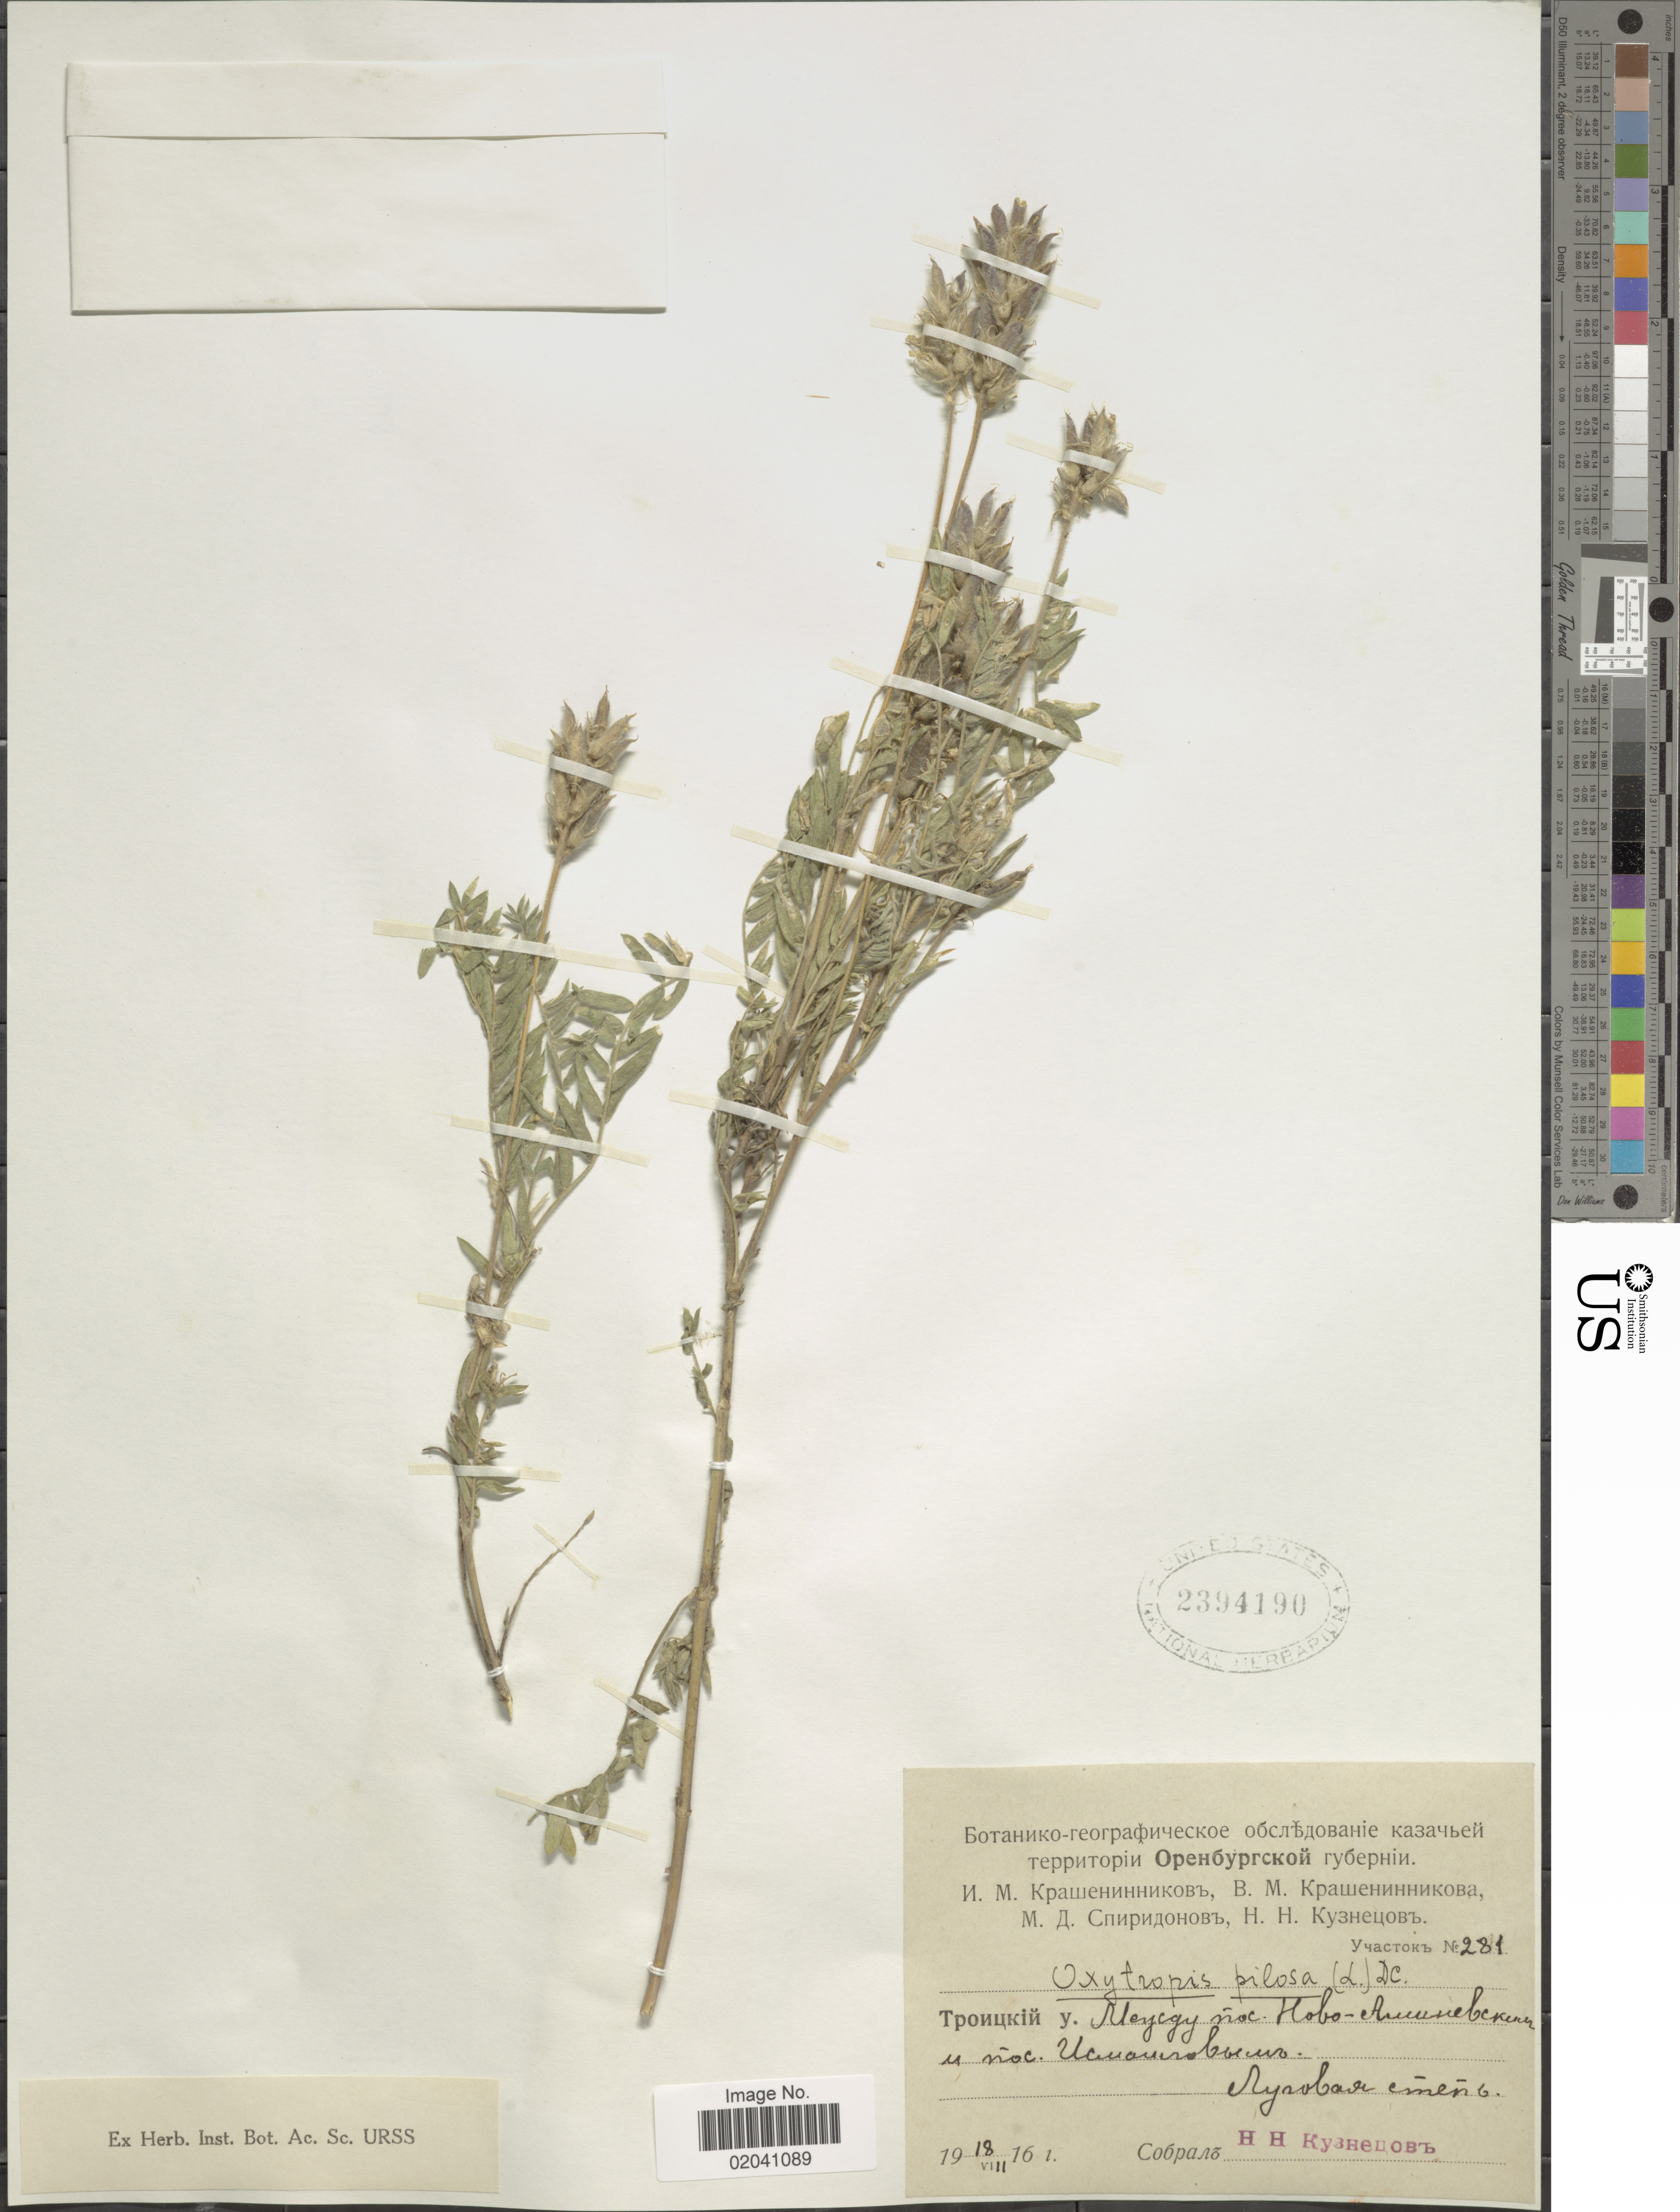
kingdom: Plantae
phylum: Tracheophyta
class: Magnoliopsida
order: Fabales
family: Fabaceae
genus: Oxytropis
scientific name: Oxytropis pilosa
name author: (L.) DC.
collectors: N. Kuznetsov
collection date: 1918-08-16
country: Russian Federation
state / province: Bashkortostan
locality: Ismailovo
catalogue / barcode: US 2394190